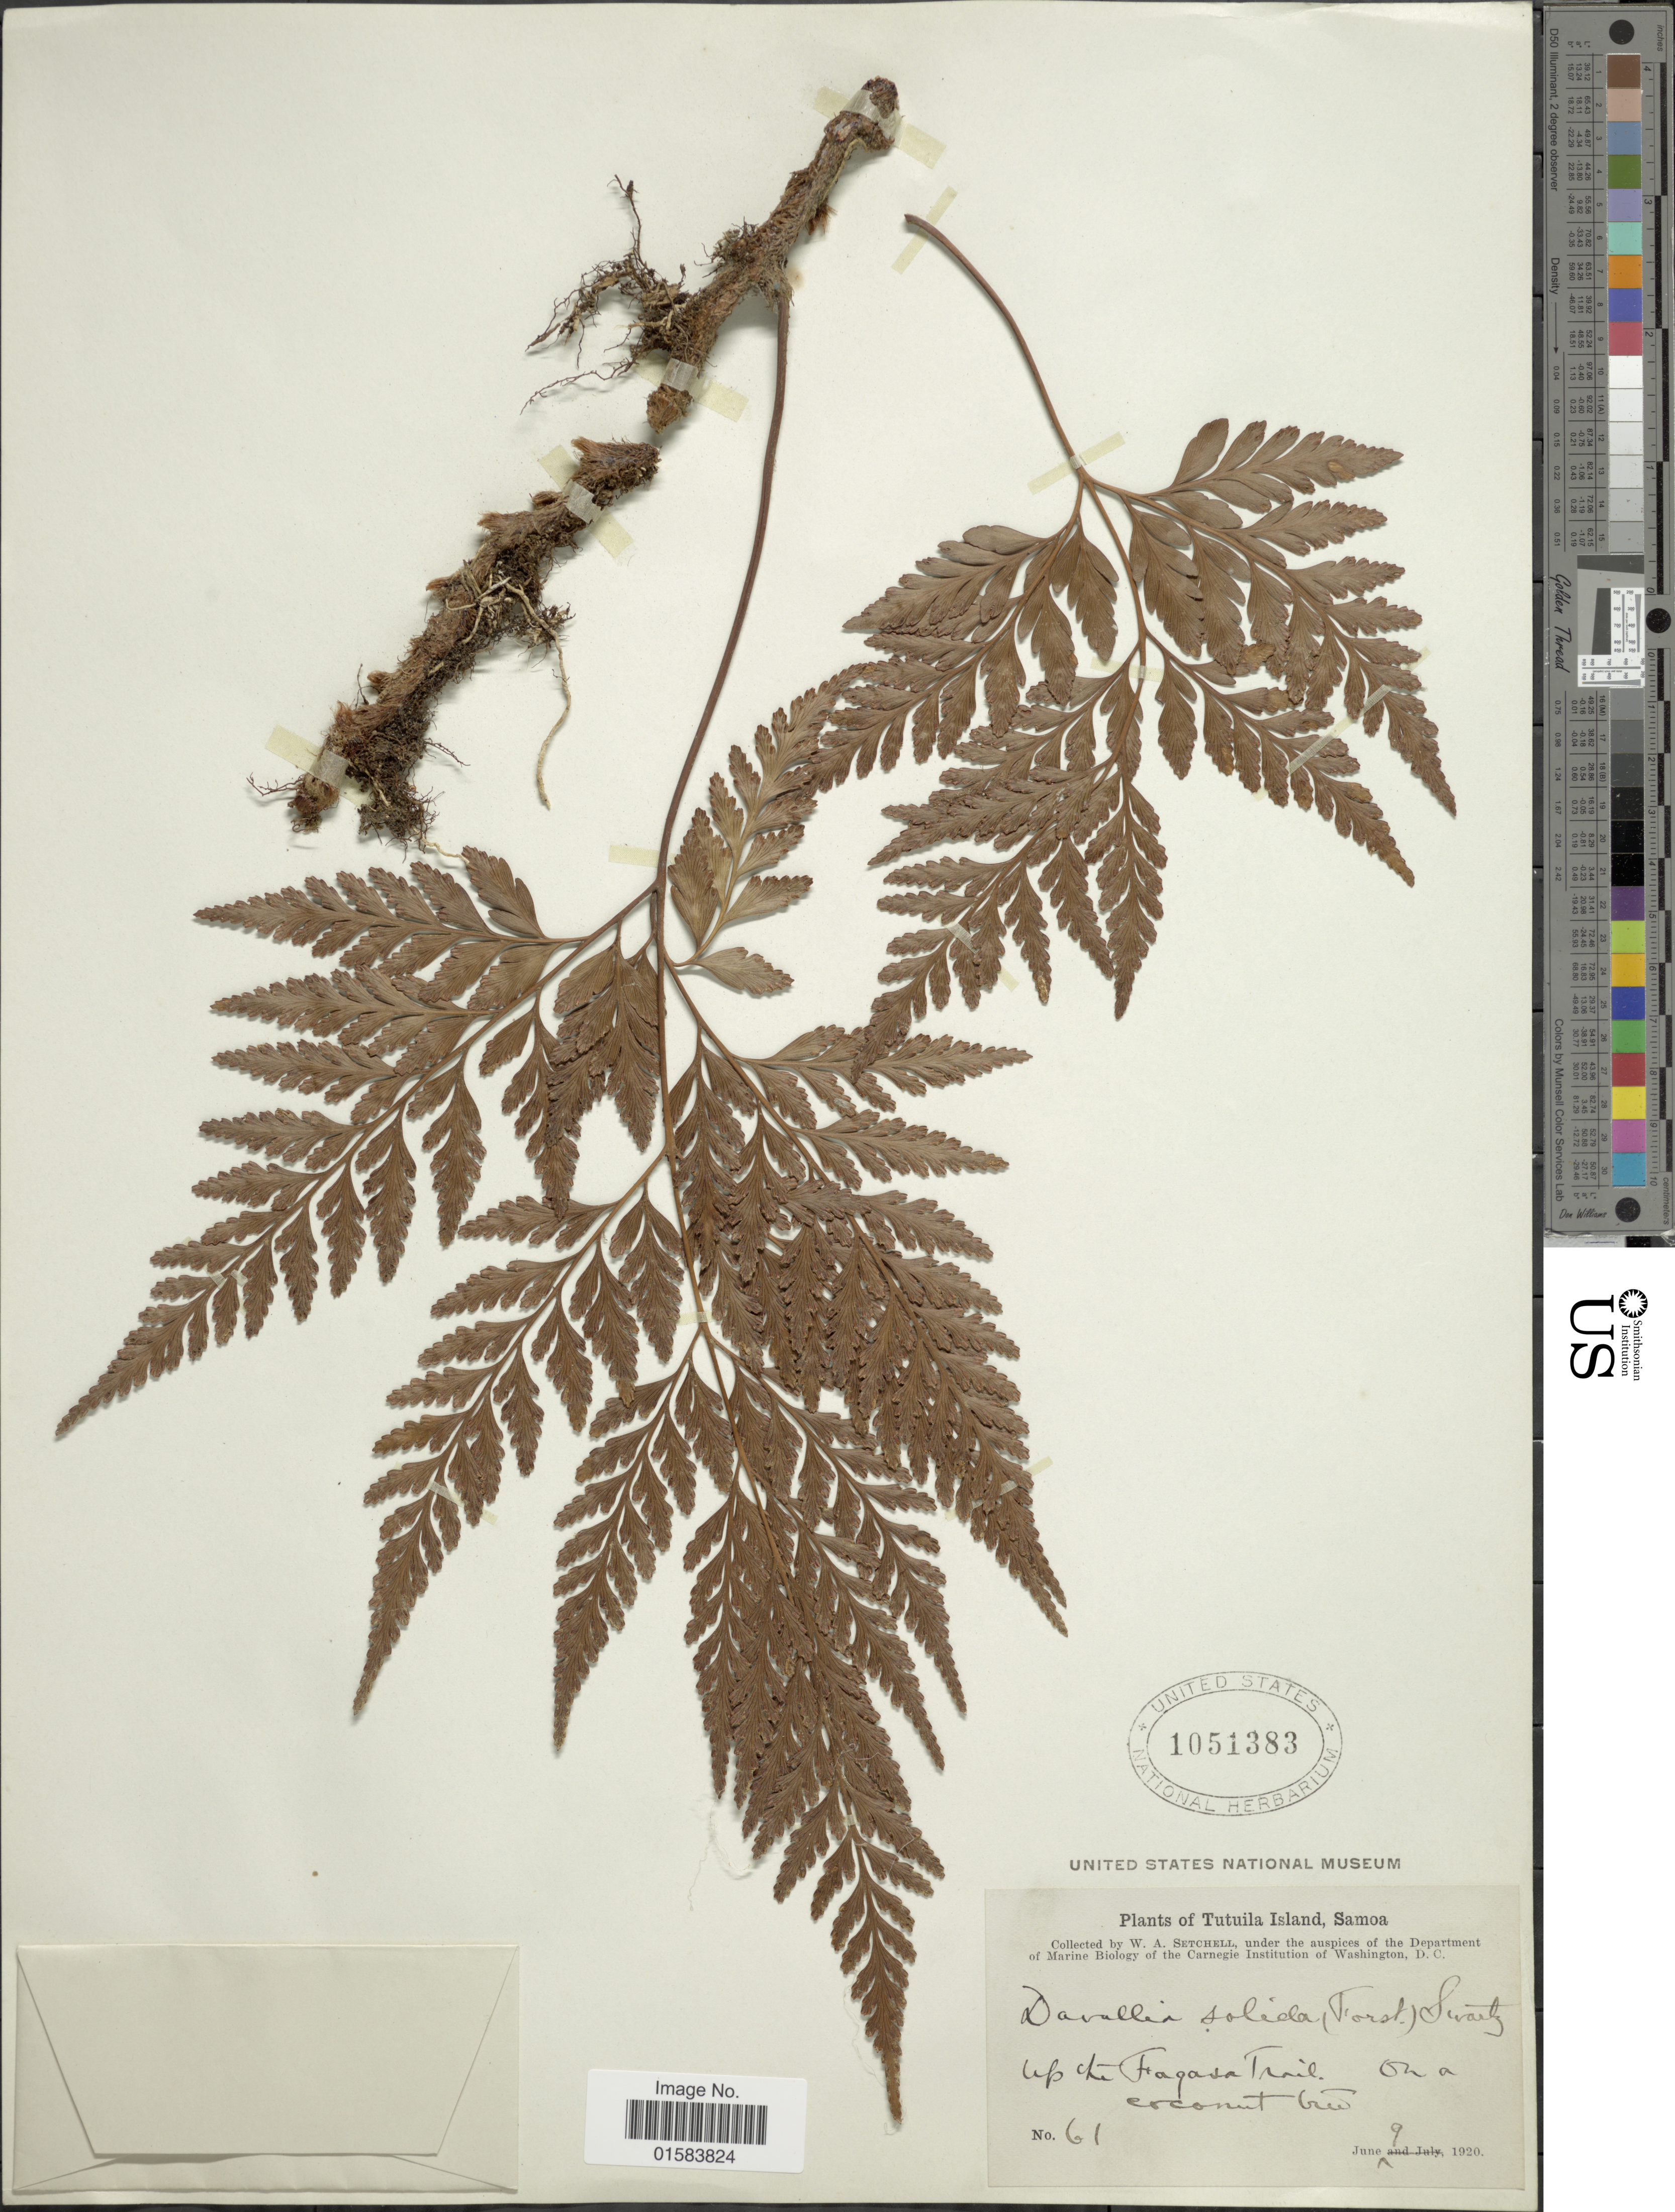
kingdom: Plantae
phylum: Tracheophyta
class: Polypodiopsida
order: Polypodiales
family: Davalliaceae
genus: Davallia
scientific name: Davallia solida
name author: (G. Forst.) Sw.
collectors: W. Setchell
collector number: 61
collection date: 1920-06-09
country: American Samoa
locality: Tutuila, Samoa, up the Fagasa Trail on a coconut tree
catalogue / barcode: US 1051383